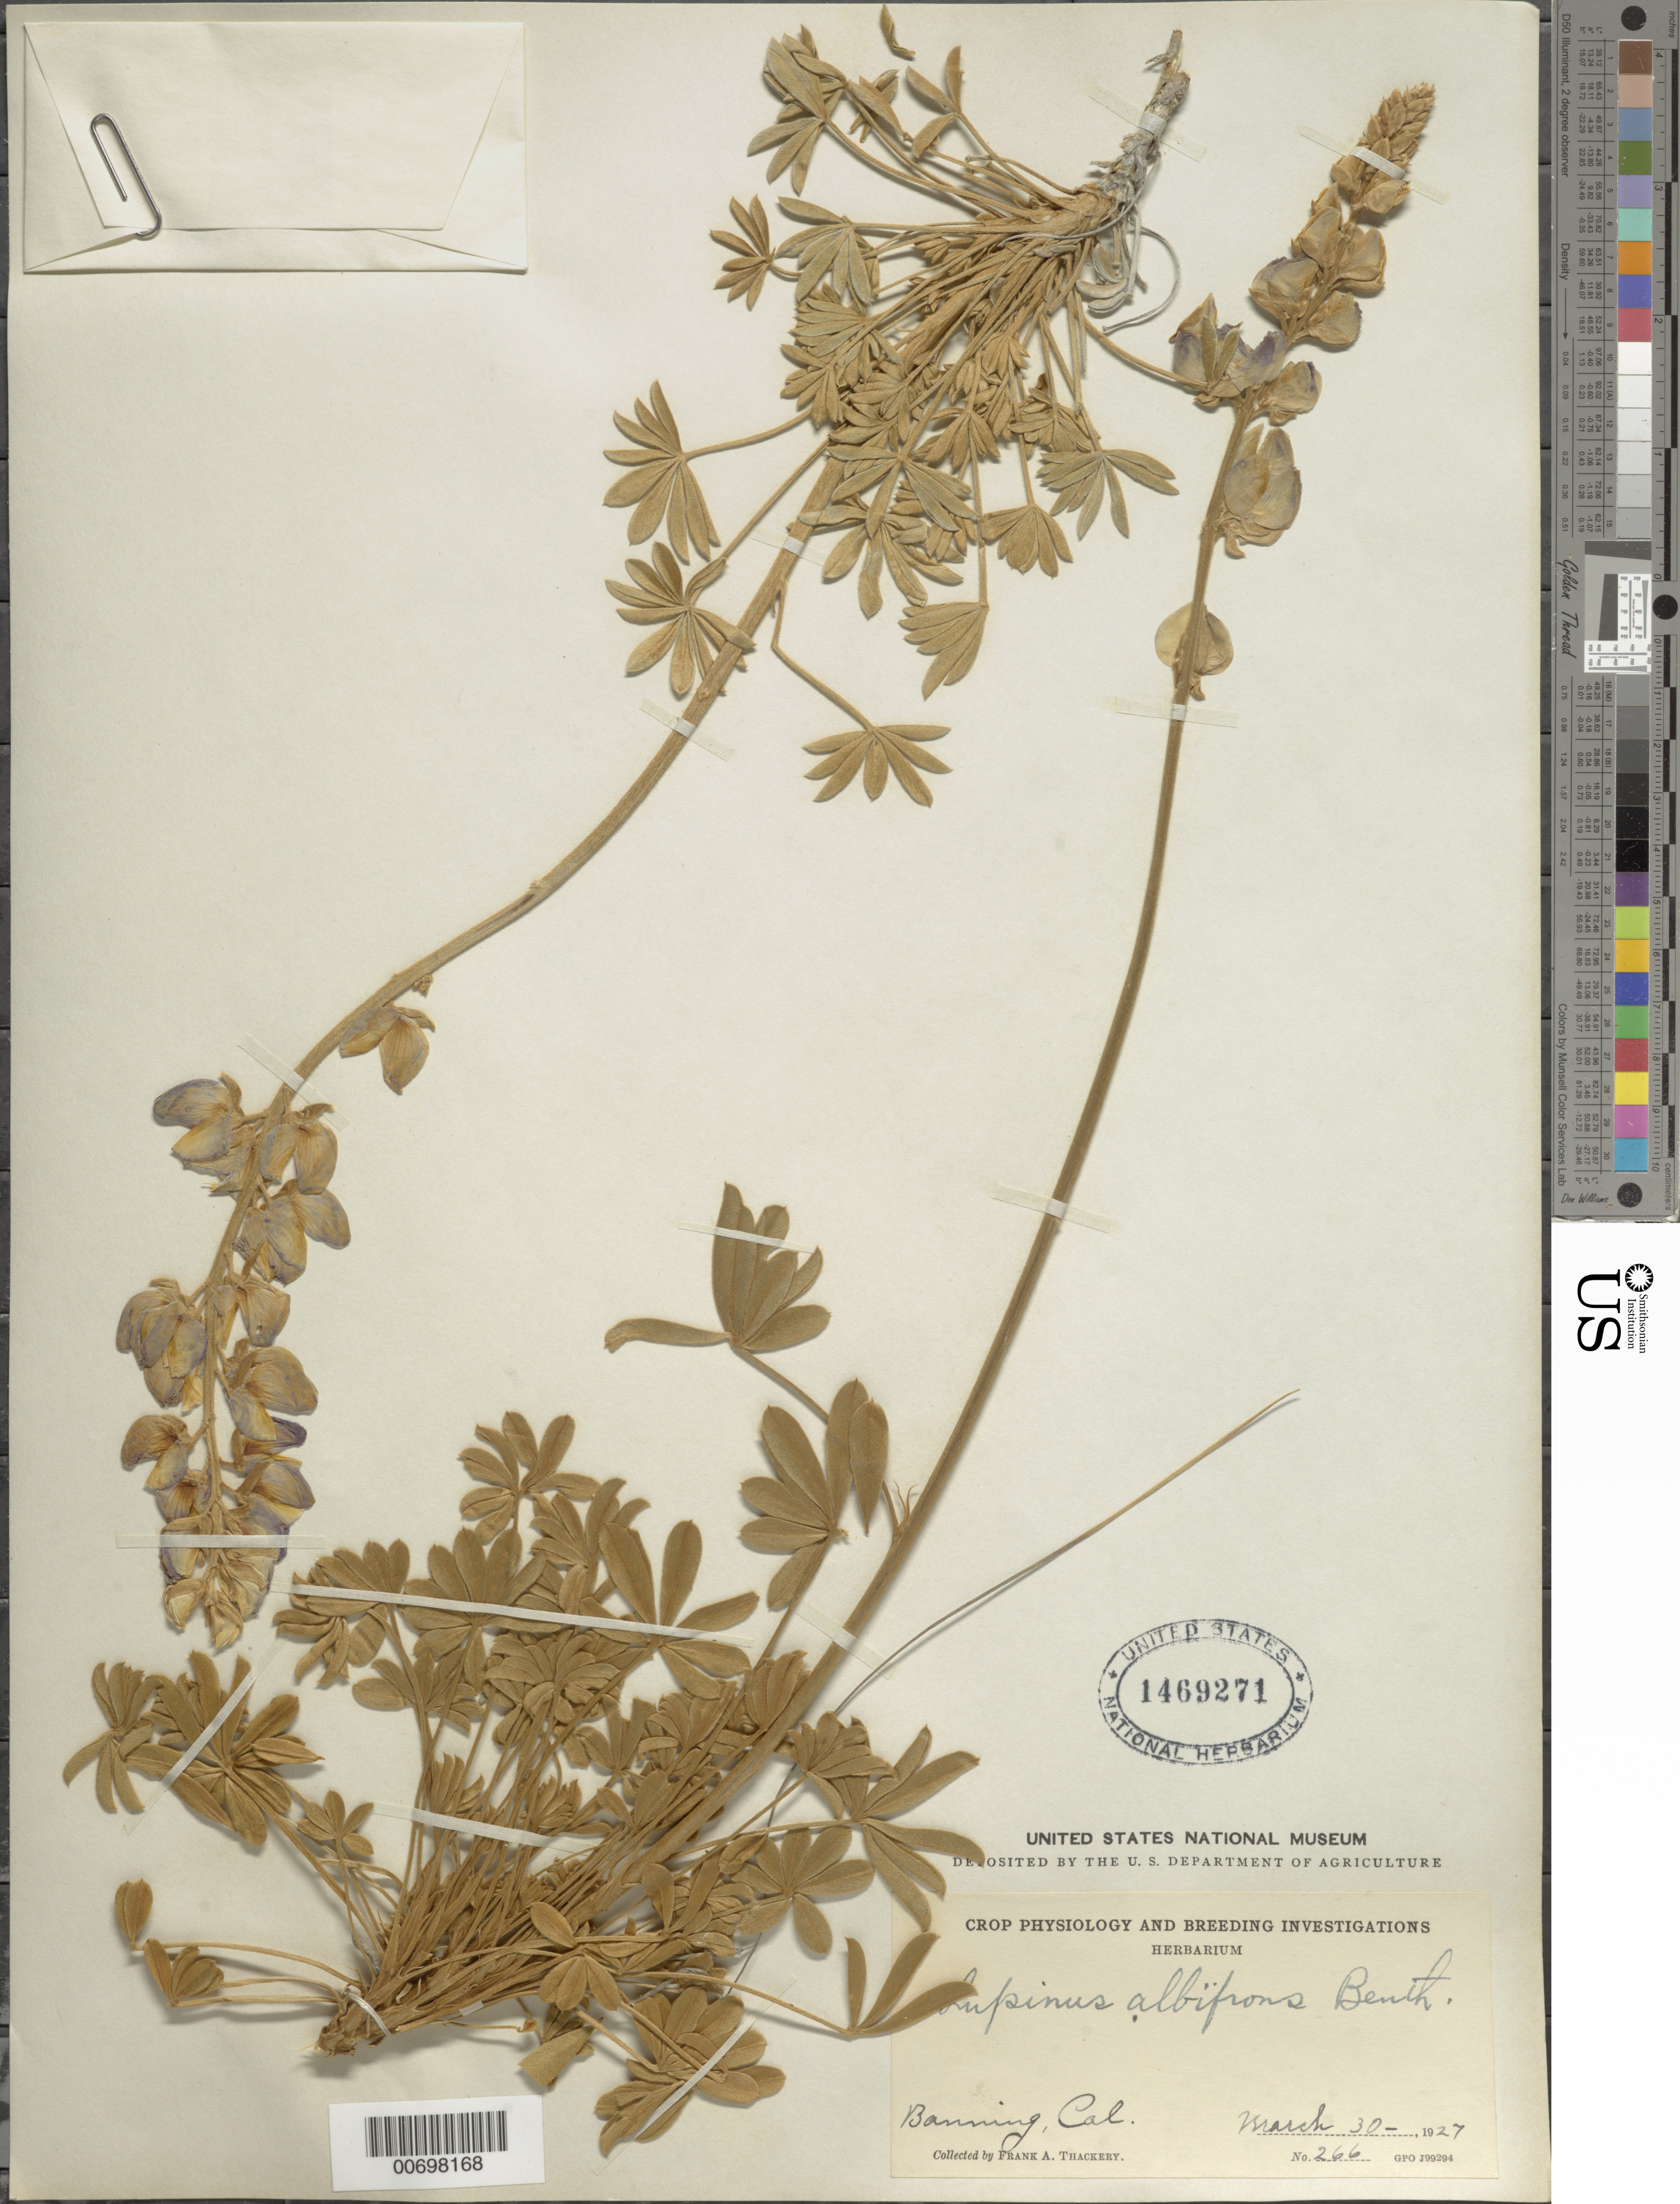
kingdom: Plantae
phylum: Tracheophyta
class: Magnoliopsida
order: Fabales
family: Fabaceae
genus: Lupinus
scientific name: Lupinus albifrons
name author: Benth.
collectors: F. Thackery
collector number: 266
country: United States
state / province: California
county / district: Riverside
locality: Banning.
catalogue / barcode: US 1469271